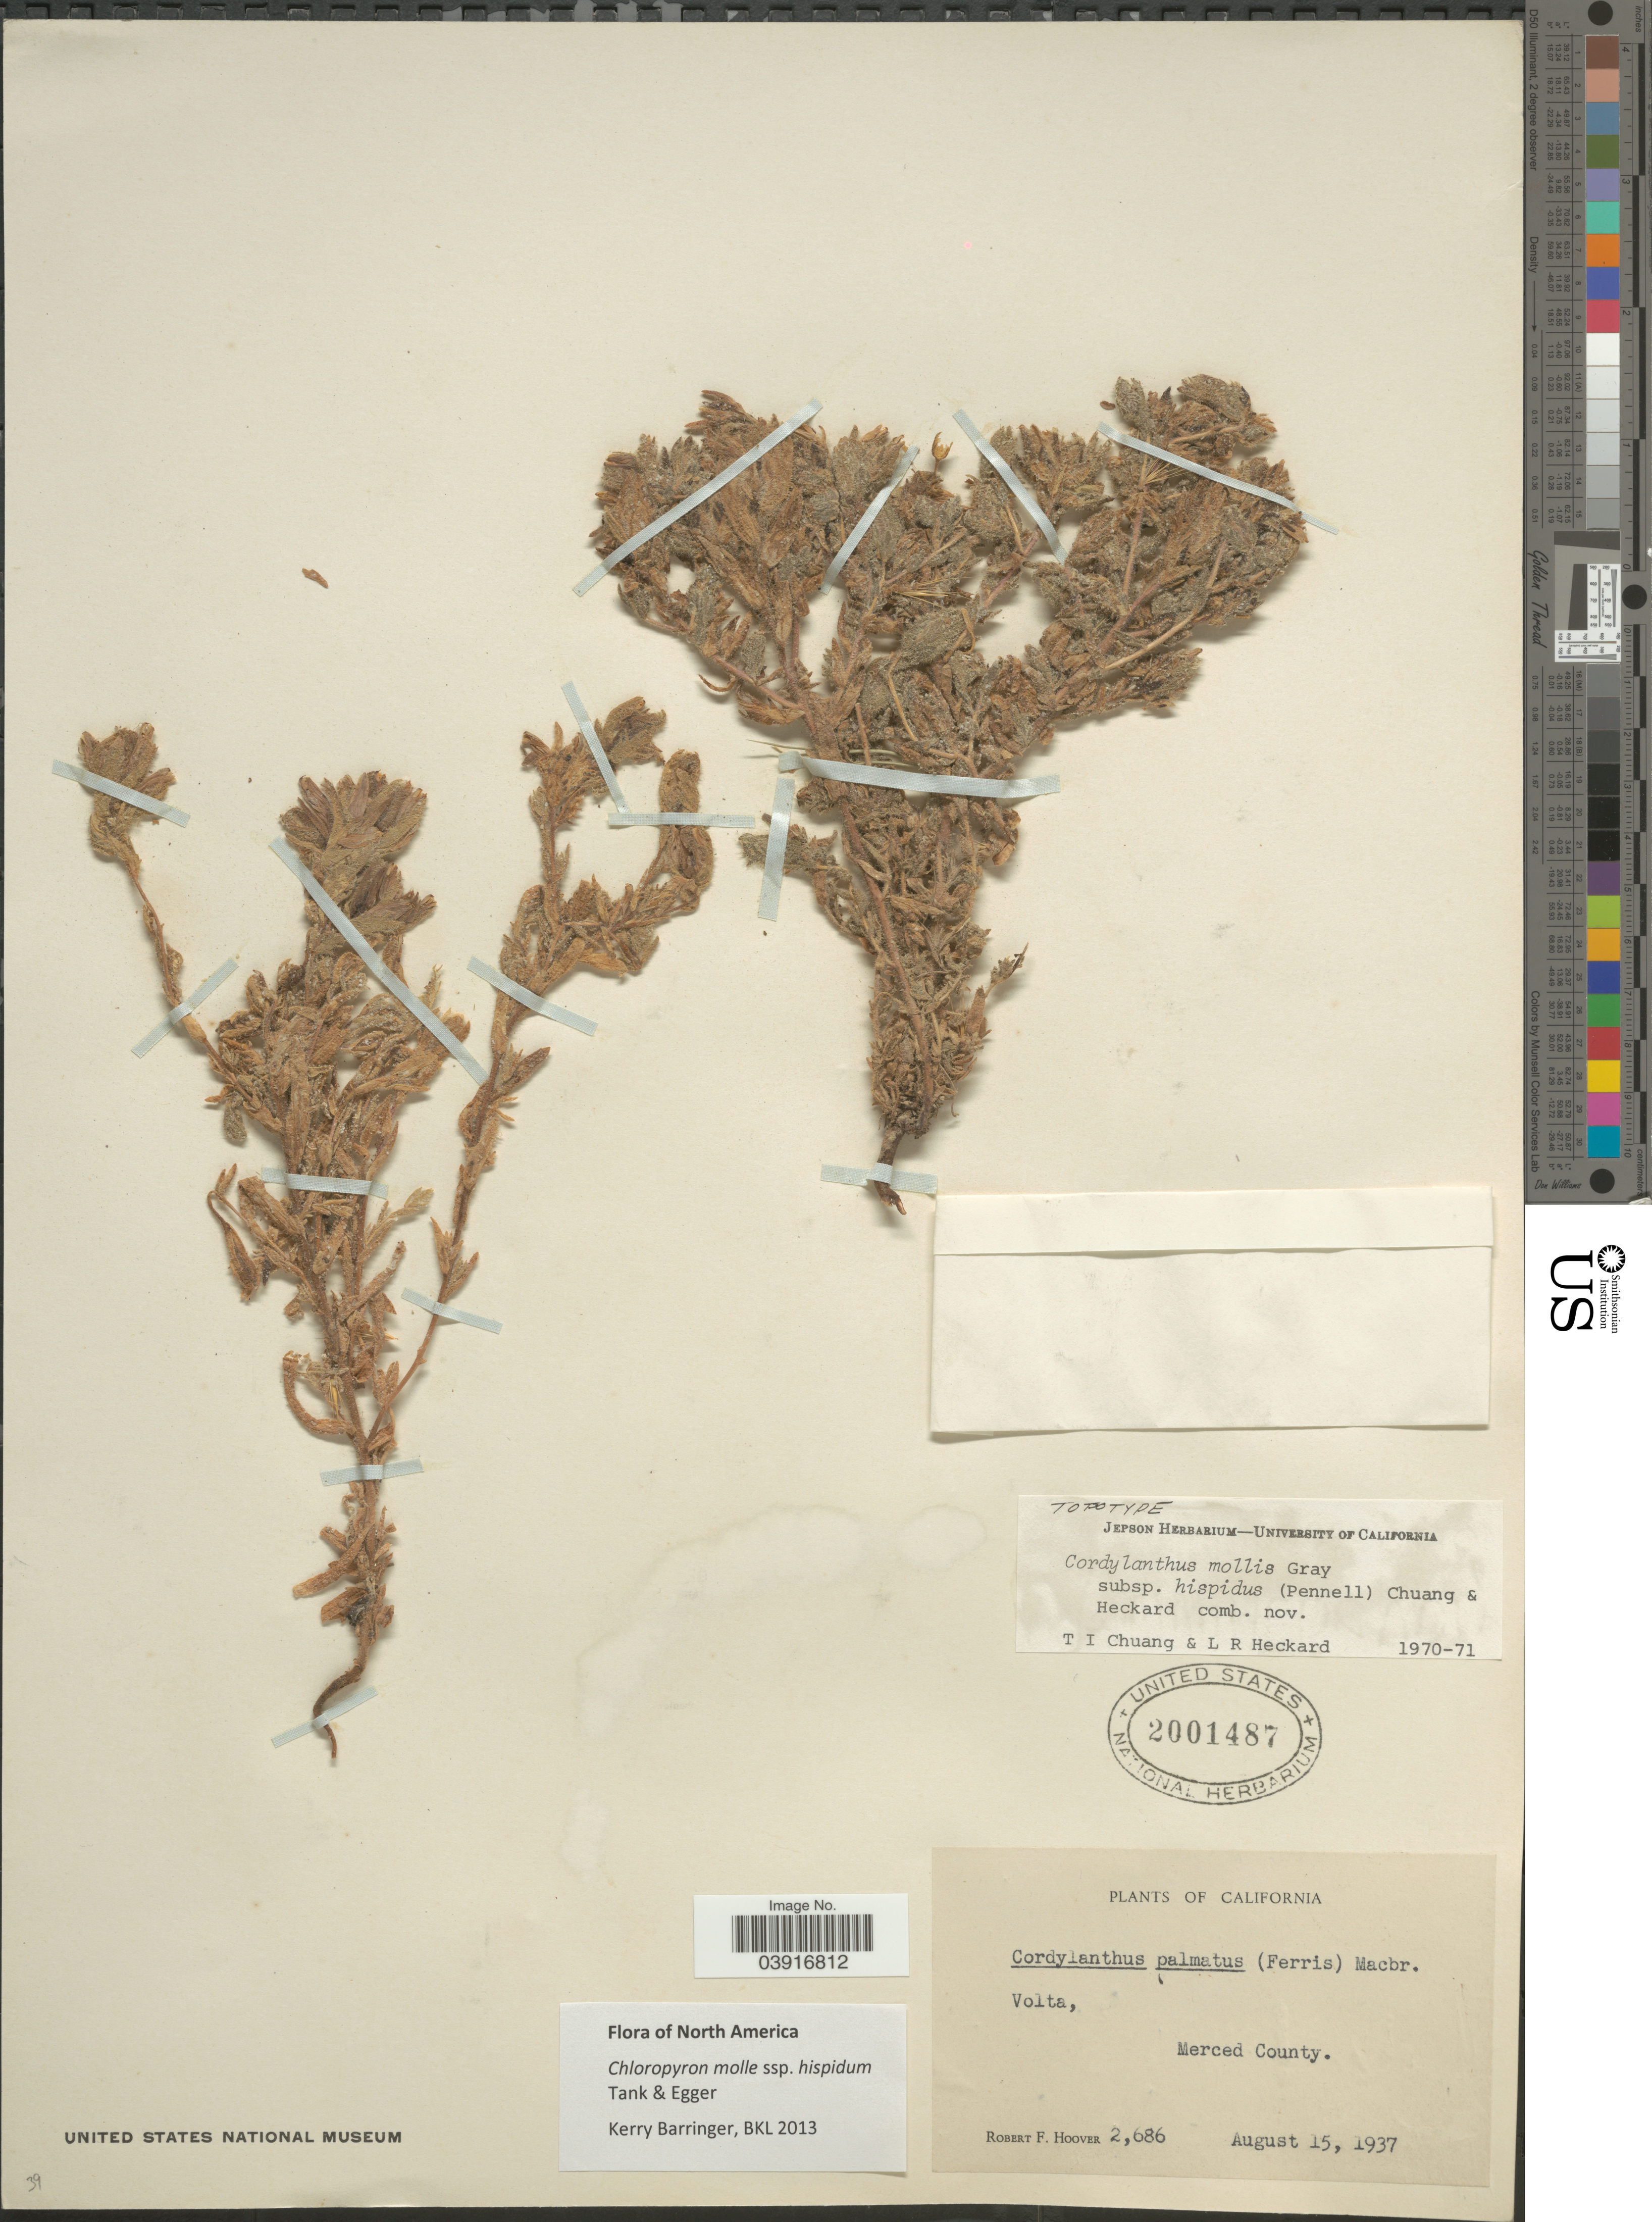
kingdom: Plantae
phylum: Tracheophyta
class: Magnoliopsida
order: Lamiales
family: Orobanchaceae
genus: Chloropyron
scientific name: Chloropyron molle subsp. hispidum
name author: (Pennell) Tank & J.M. Egger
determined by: Barringer, K.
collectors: R. F. Hoover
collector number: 2686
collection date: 1937-08-15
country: United States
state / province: California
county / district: Merced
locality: Volta, Merced County.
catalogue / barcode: US 2001487